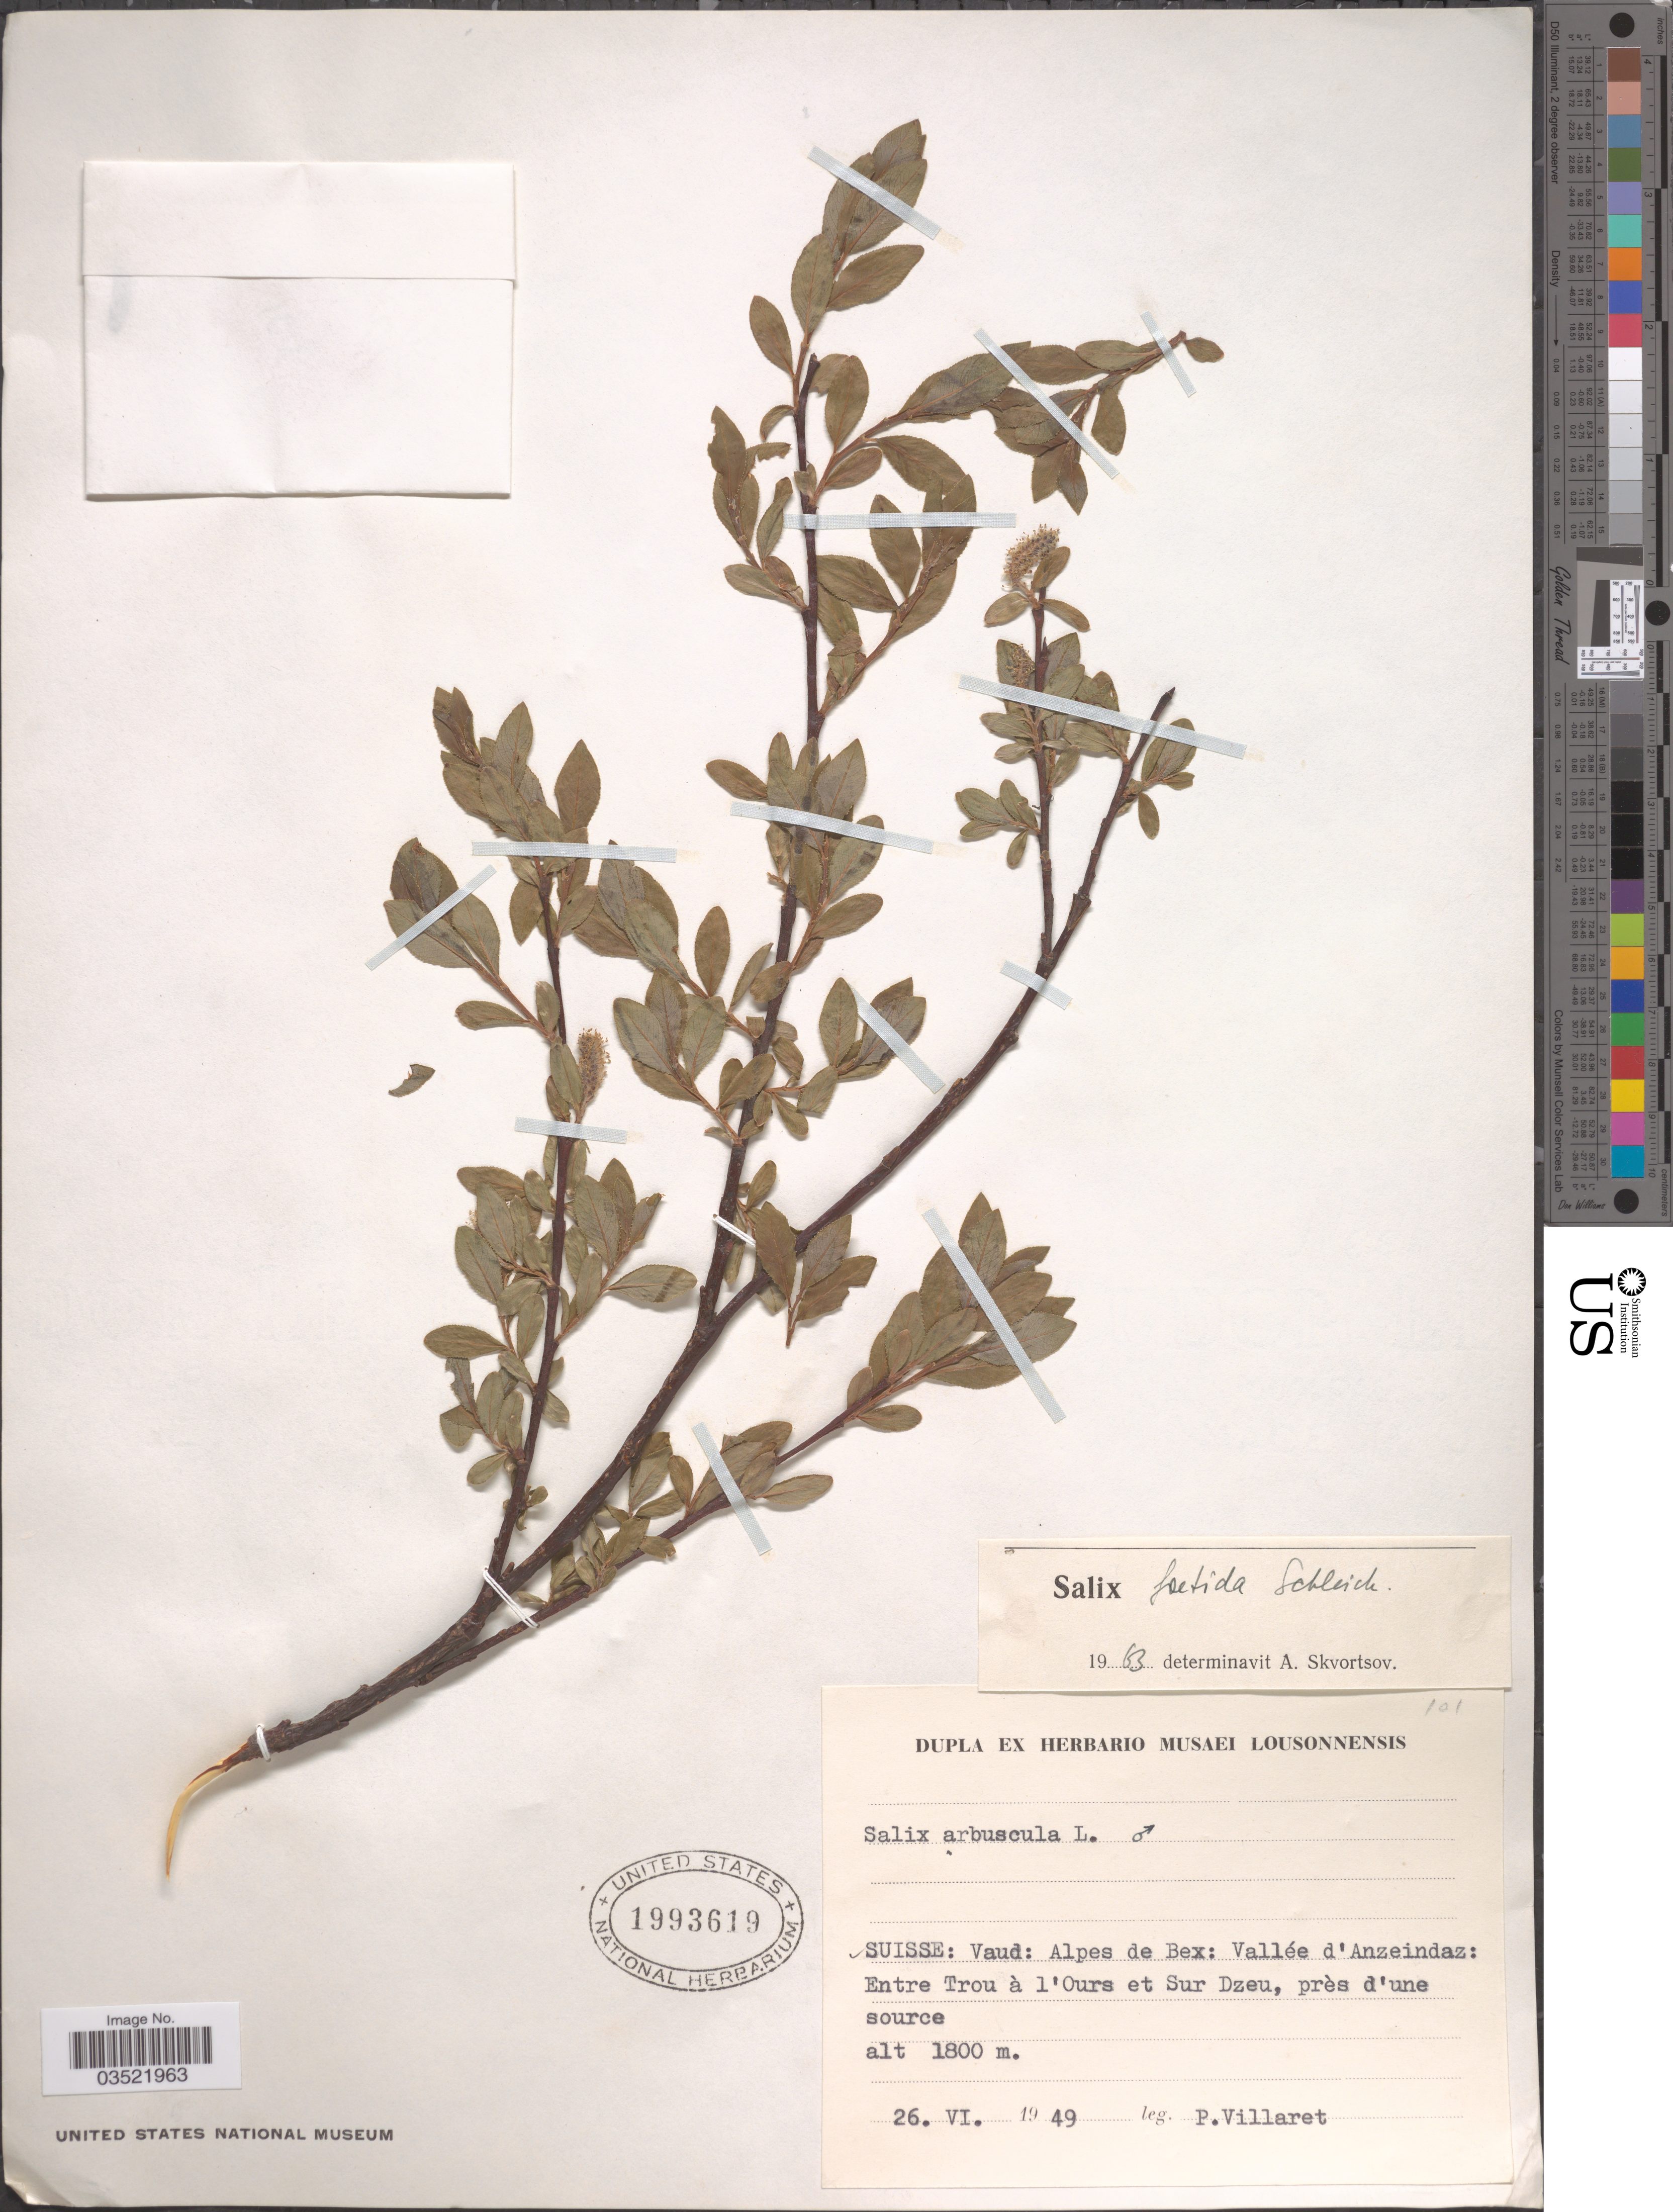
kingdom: Plantae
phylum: Tracheophyta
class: Magnoliopsida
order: Malpighiales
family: Salicaceae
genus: Salix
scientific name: Salix foetida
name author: Schleich.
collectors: P. Villaret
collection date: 1949-06-26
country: Switzerland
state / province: Vaud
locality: Suisse: Alpes de Bex: Vallée d'Anzeindaz: Entre Trou à l'Ours et Sur Dzeu.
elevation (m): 1800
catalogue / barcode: US 1993619